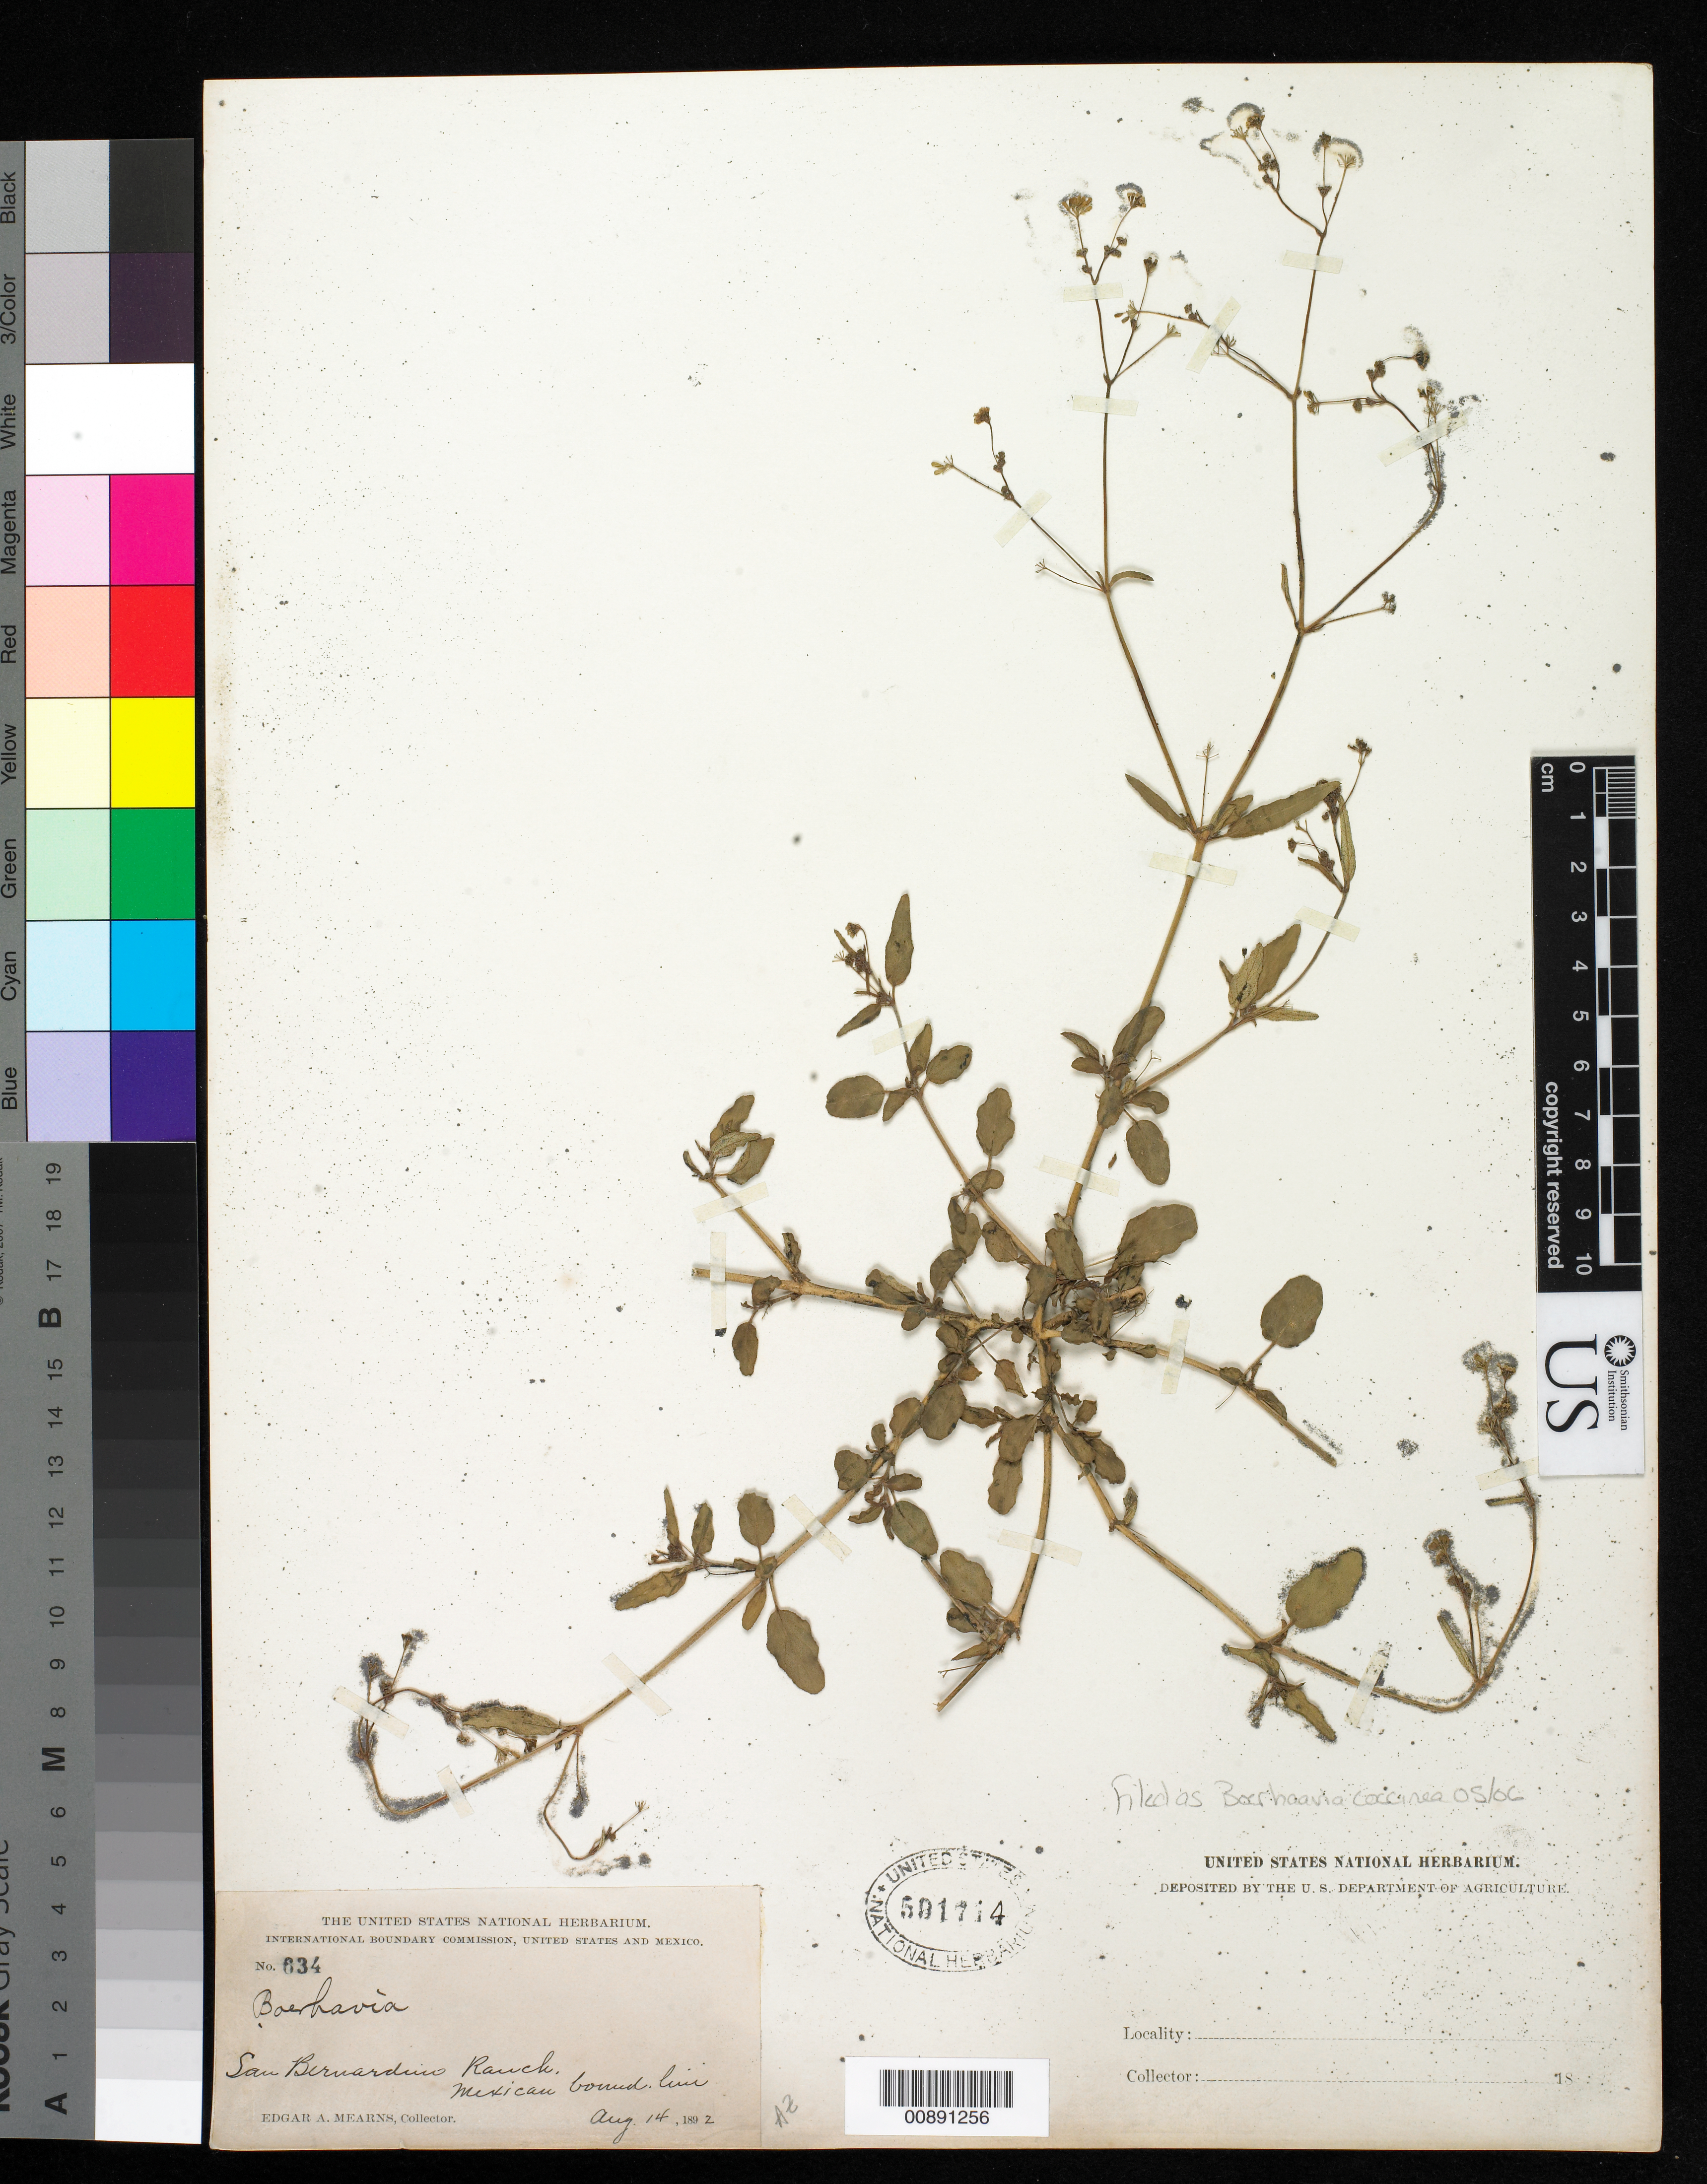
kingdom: Plantae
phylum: Tracheophyta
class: Magnoliopsida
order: Caryophyllales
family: Nyctaginaceae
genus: Boerhavia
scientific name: Boerhavia coccinea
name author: Mill.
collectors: E. A. Mearns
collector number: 634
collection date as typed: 14 Aug 1892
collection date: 1892-08-14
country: United States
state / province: Arizona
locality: San Bernardino Ranch, Mexican Boundary Line.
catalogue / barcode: US 591714